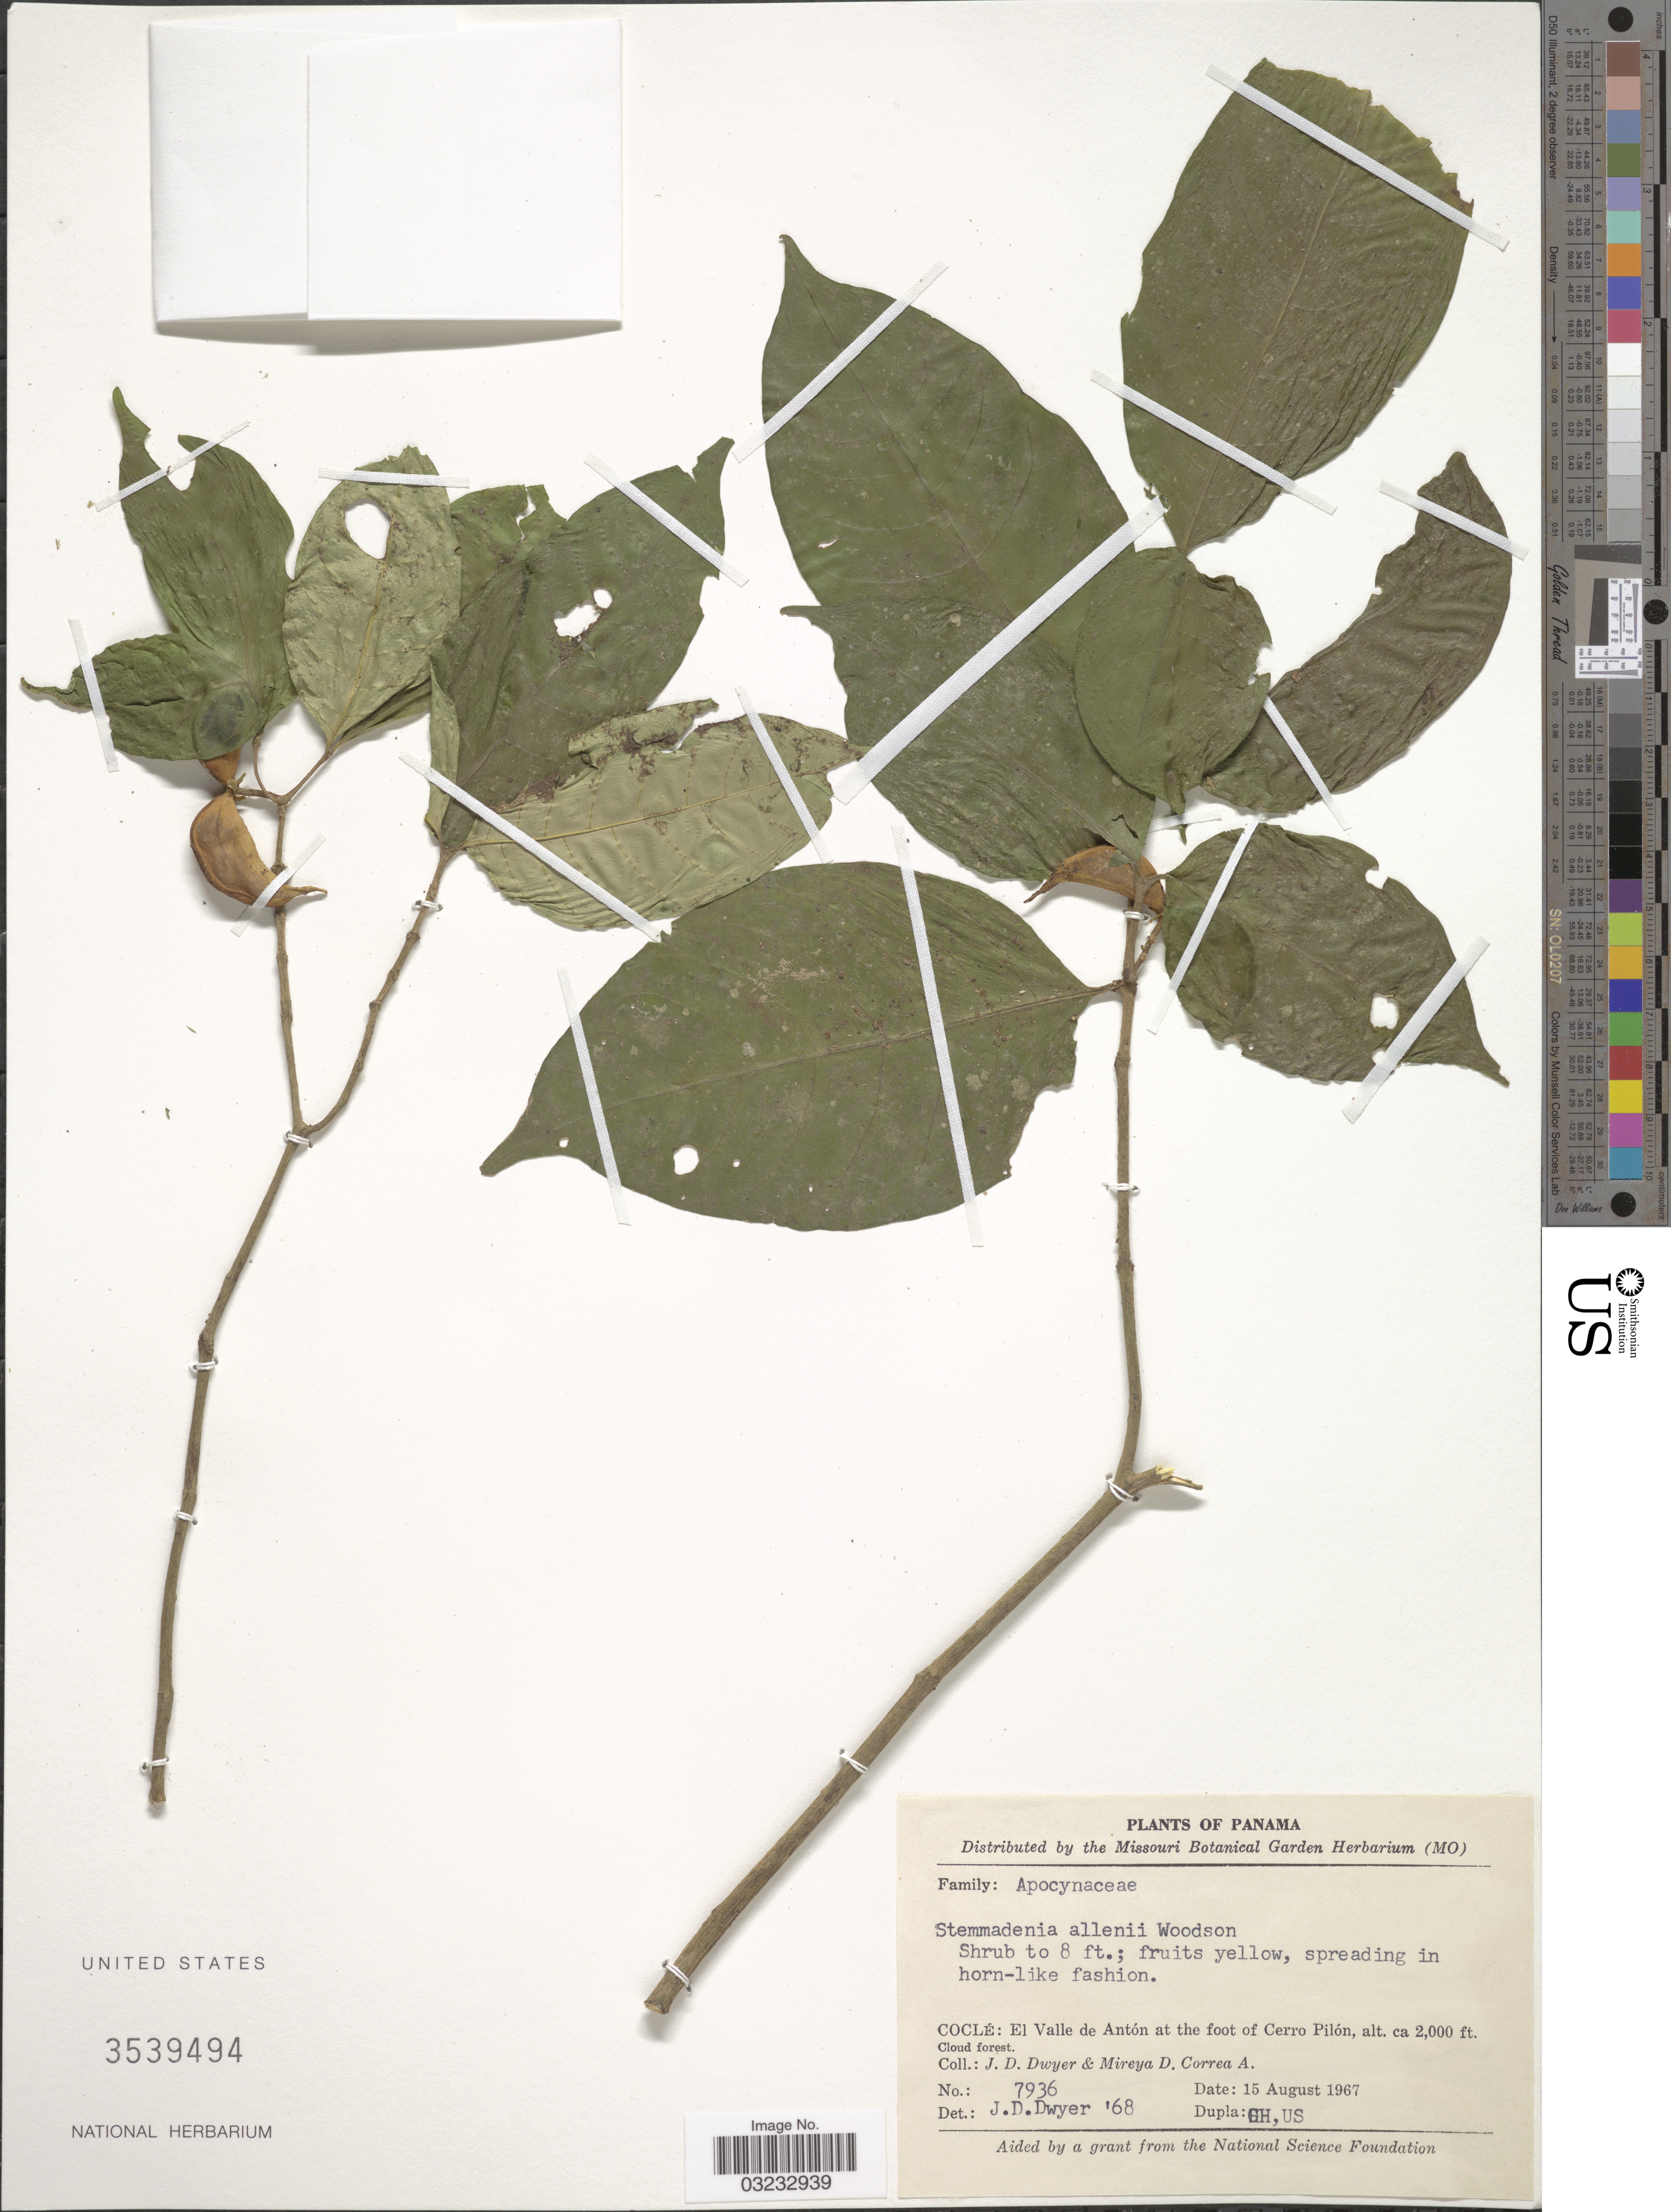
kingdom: Plantae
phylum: Tracheophyta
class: Magnoliopsida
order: Gentianales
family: Apocynaceae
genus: Stemmadenia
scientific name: Stemmadenia alfaroi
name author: (Donn. Sm.) Woodson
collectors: J. D. Dwyer & M. D. Corrêa-A.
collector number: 7936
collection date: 1967-08-15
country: Panama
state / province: Coclé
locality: Coclé: El Valle de Antón at the foot of Cerro Pilón.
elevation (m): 610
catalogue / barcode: US 3539494